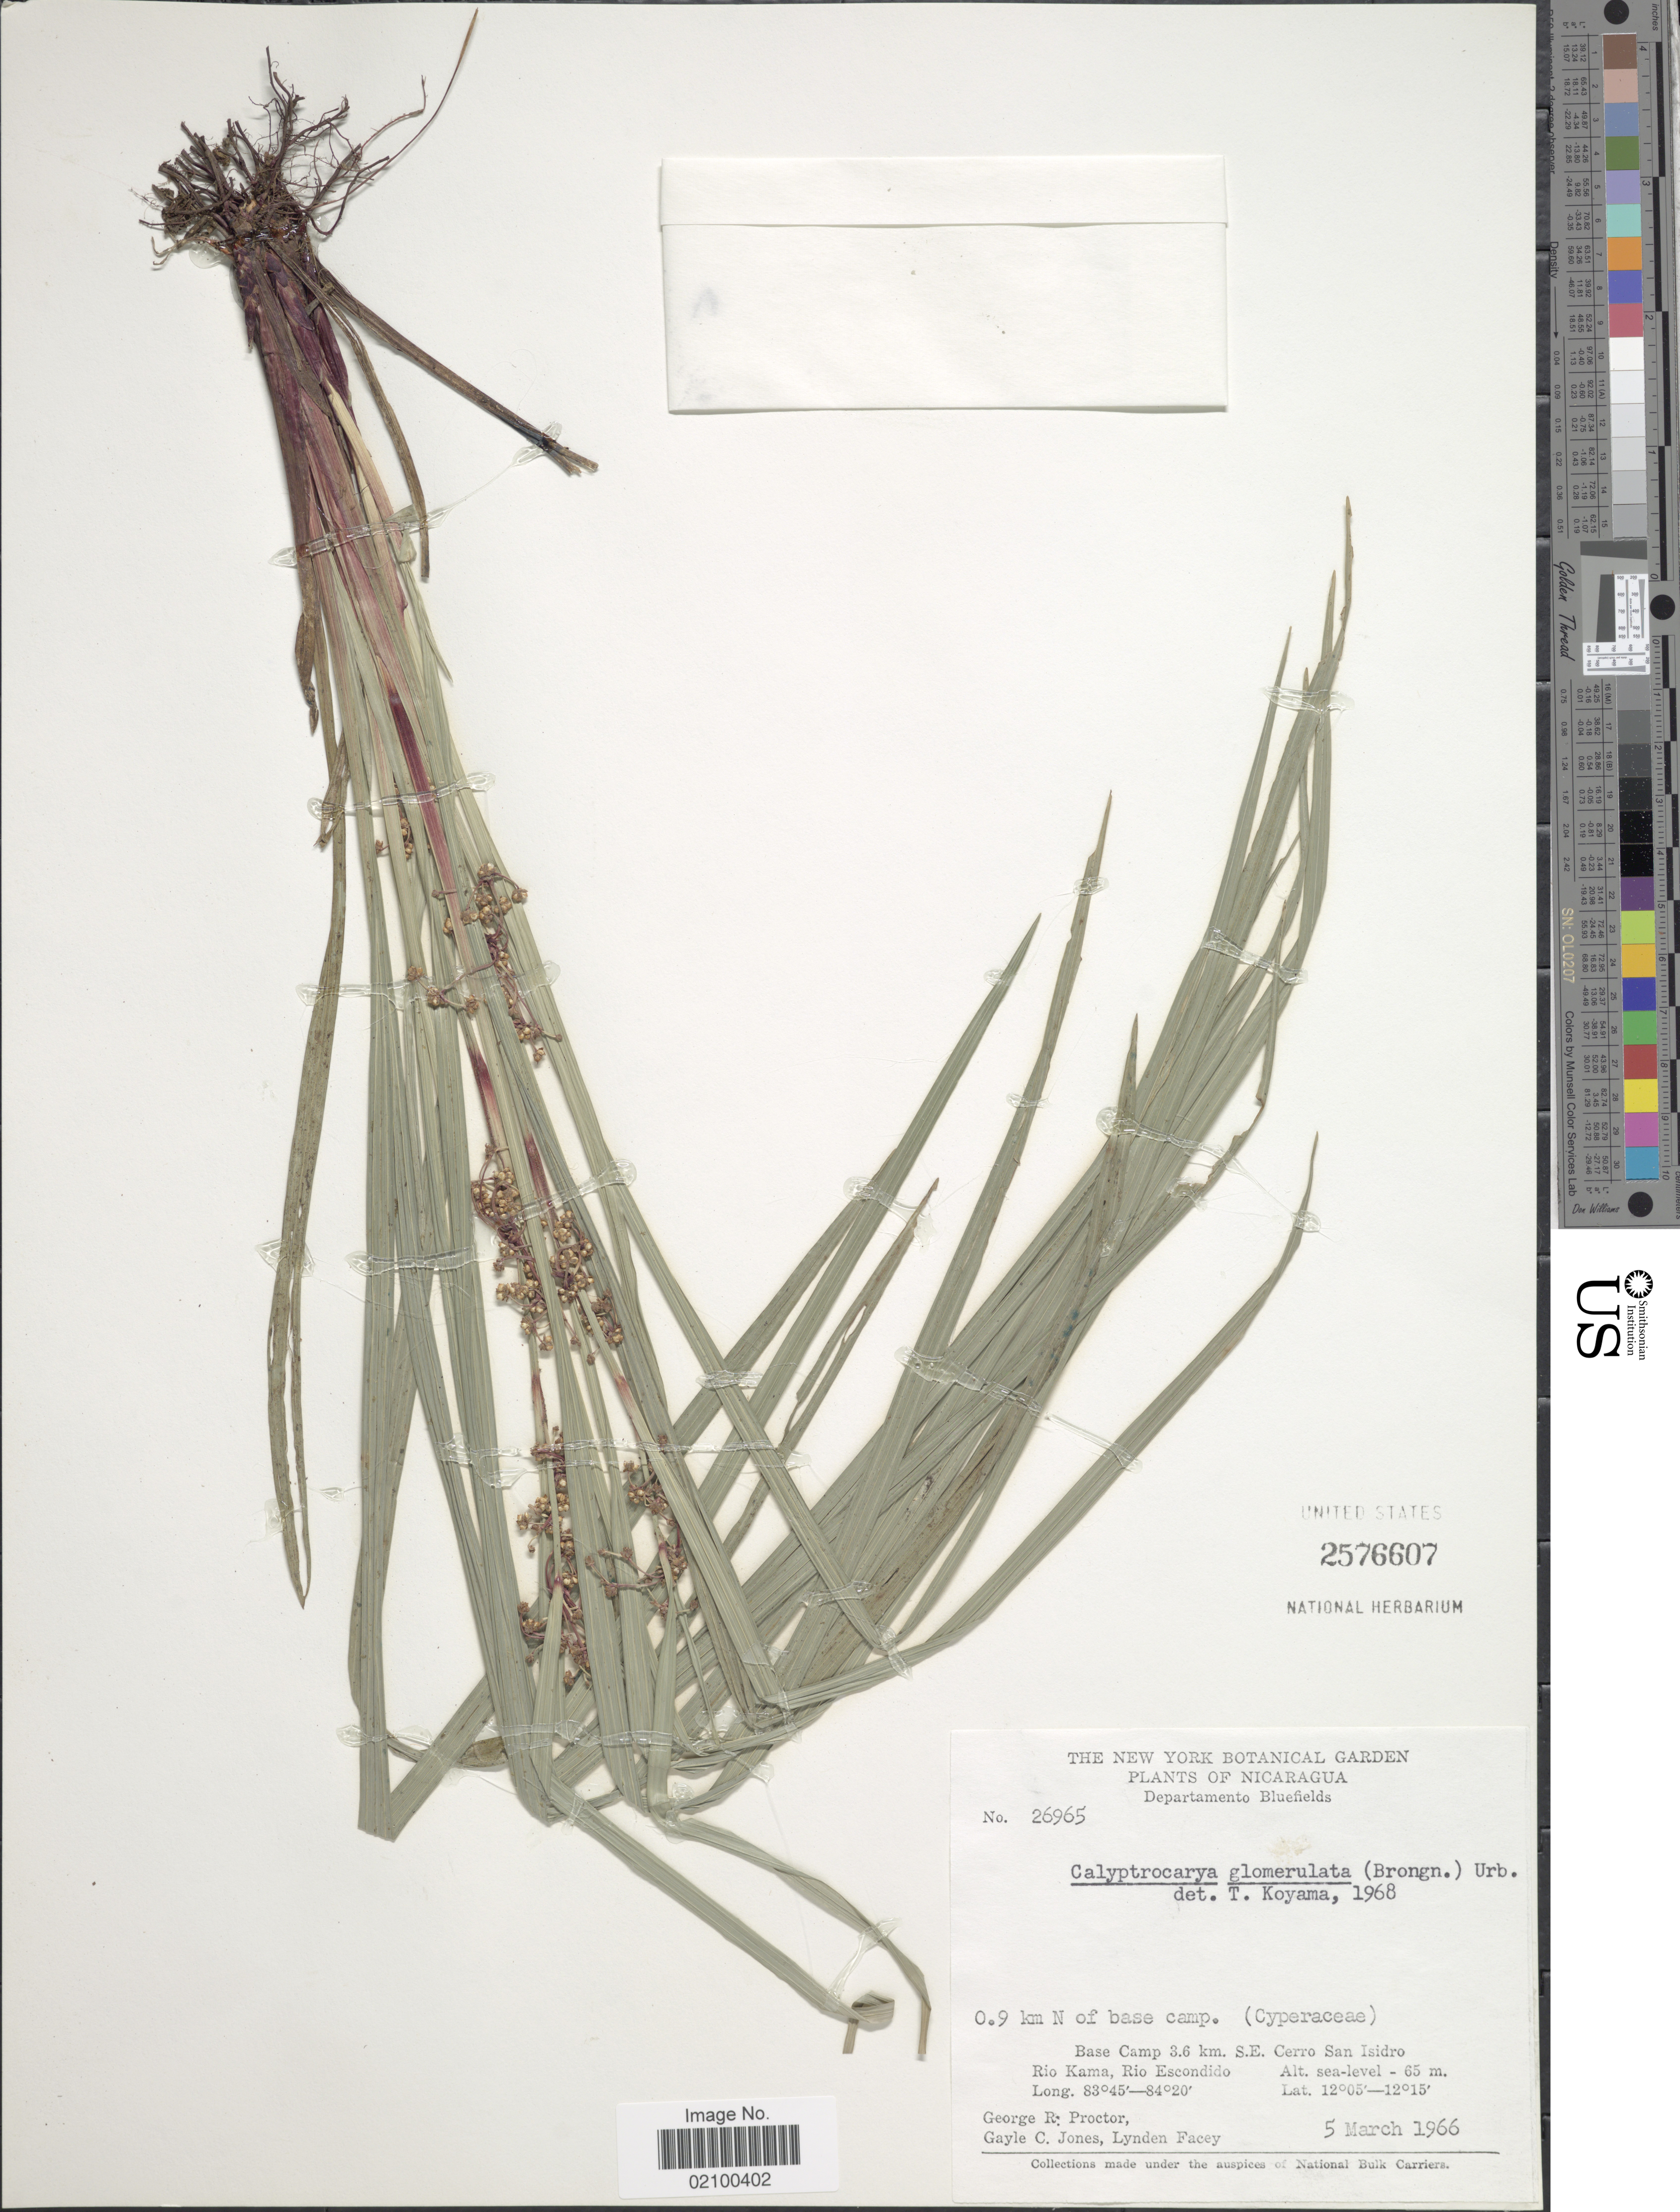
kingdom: Plantae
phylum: Tracheophyta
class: Liliopsida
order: Poales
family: Cyperaceae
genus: Calyptrocarya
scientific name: Calyptrocarya glomerulata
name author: (Brongn.) Urb.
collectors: G. R. Proctor, G. C. Jones & L. Facey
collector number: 26965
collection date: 1966-03-05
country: Nicaragua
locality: Department Bluefields. 0.9 km N of base camp. Base Camp 3.6 km. S.E. Cerro San Isidro. Rio Kama, Rio Escondido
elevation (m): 0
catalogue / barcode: US 2576607